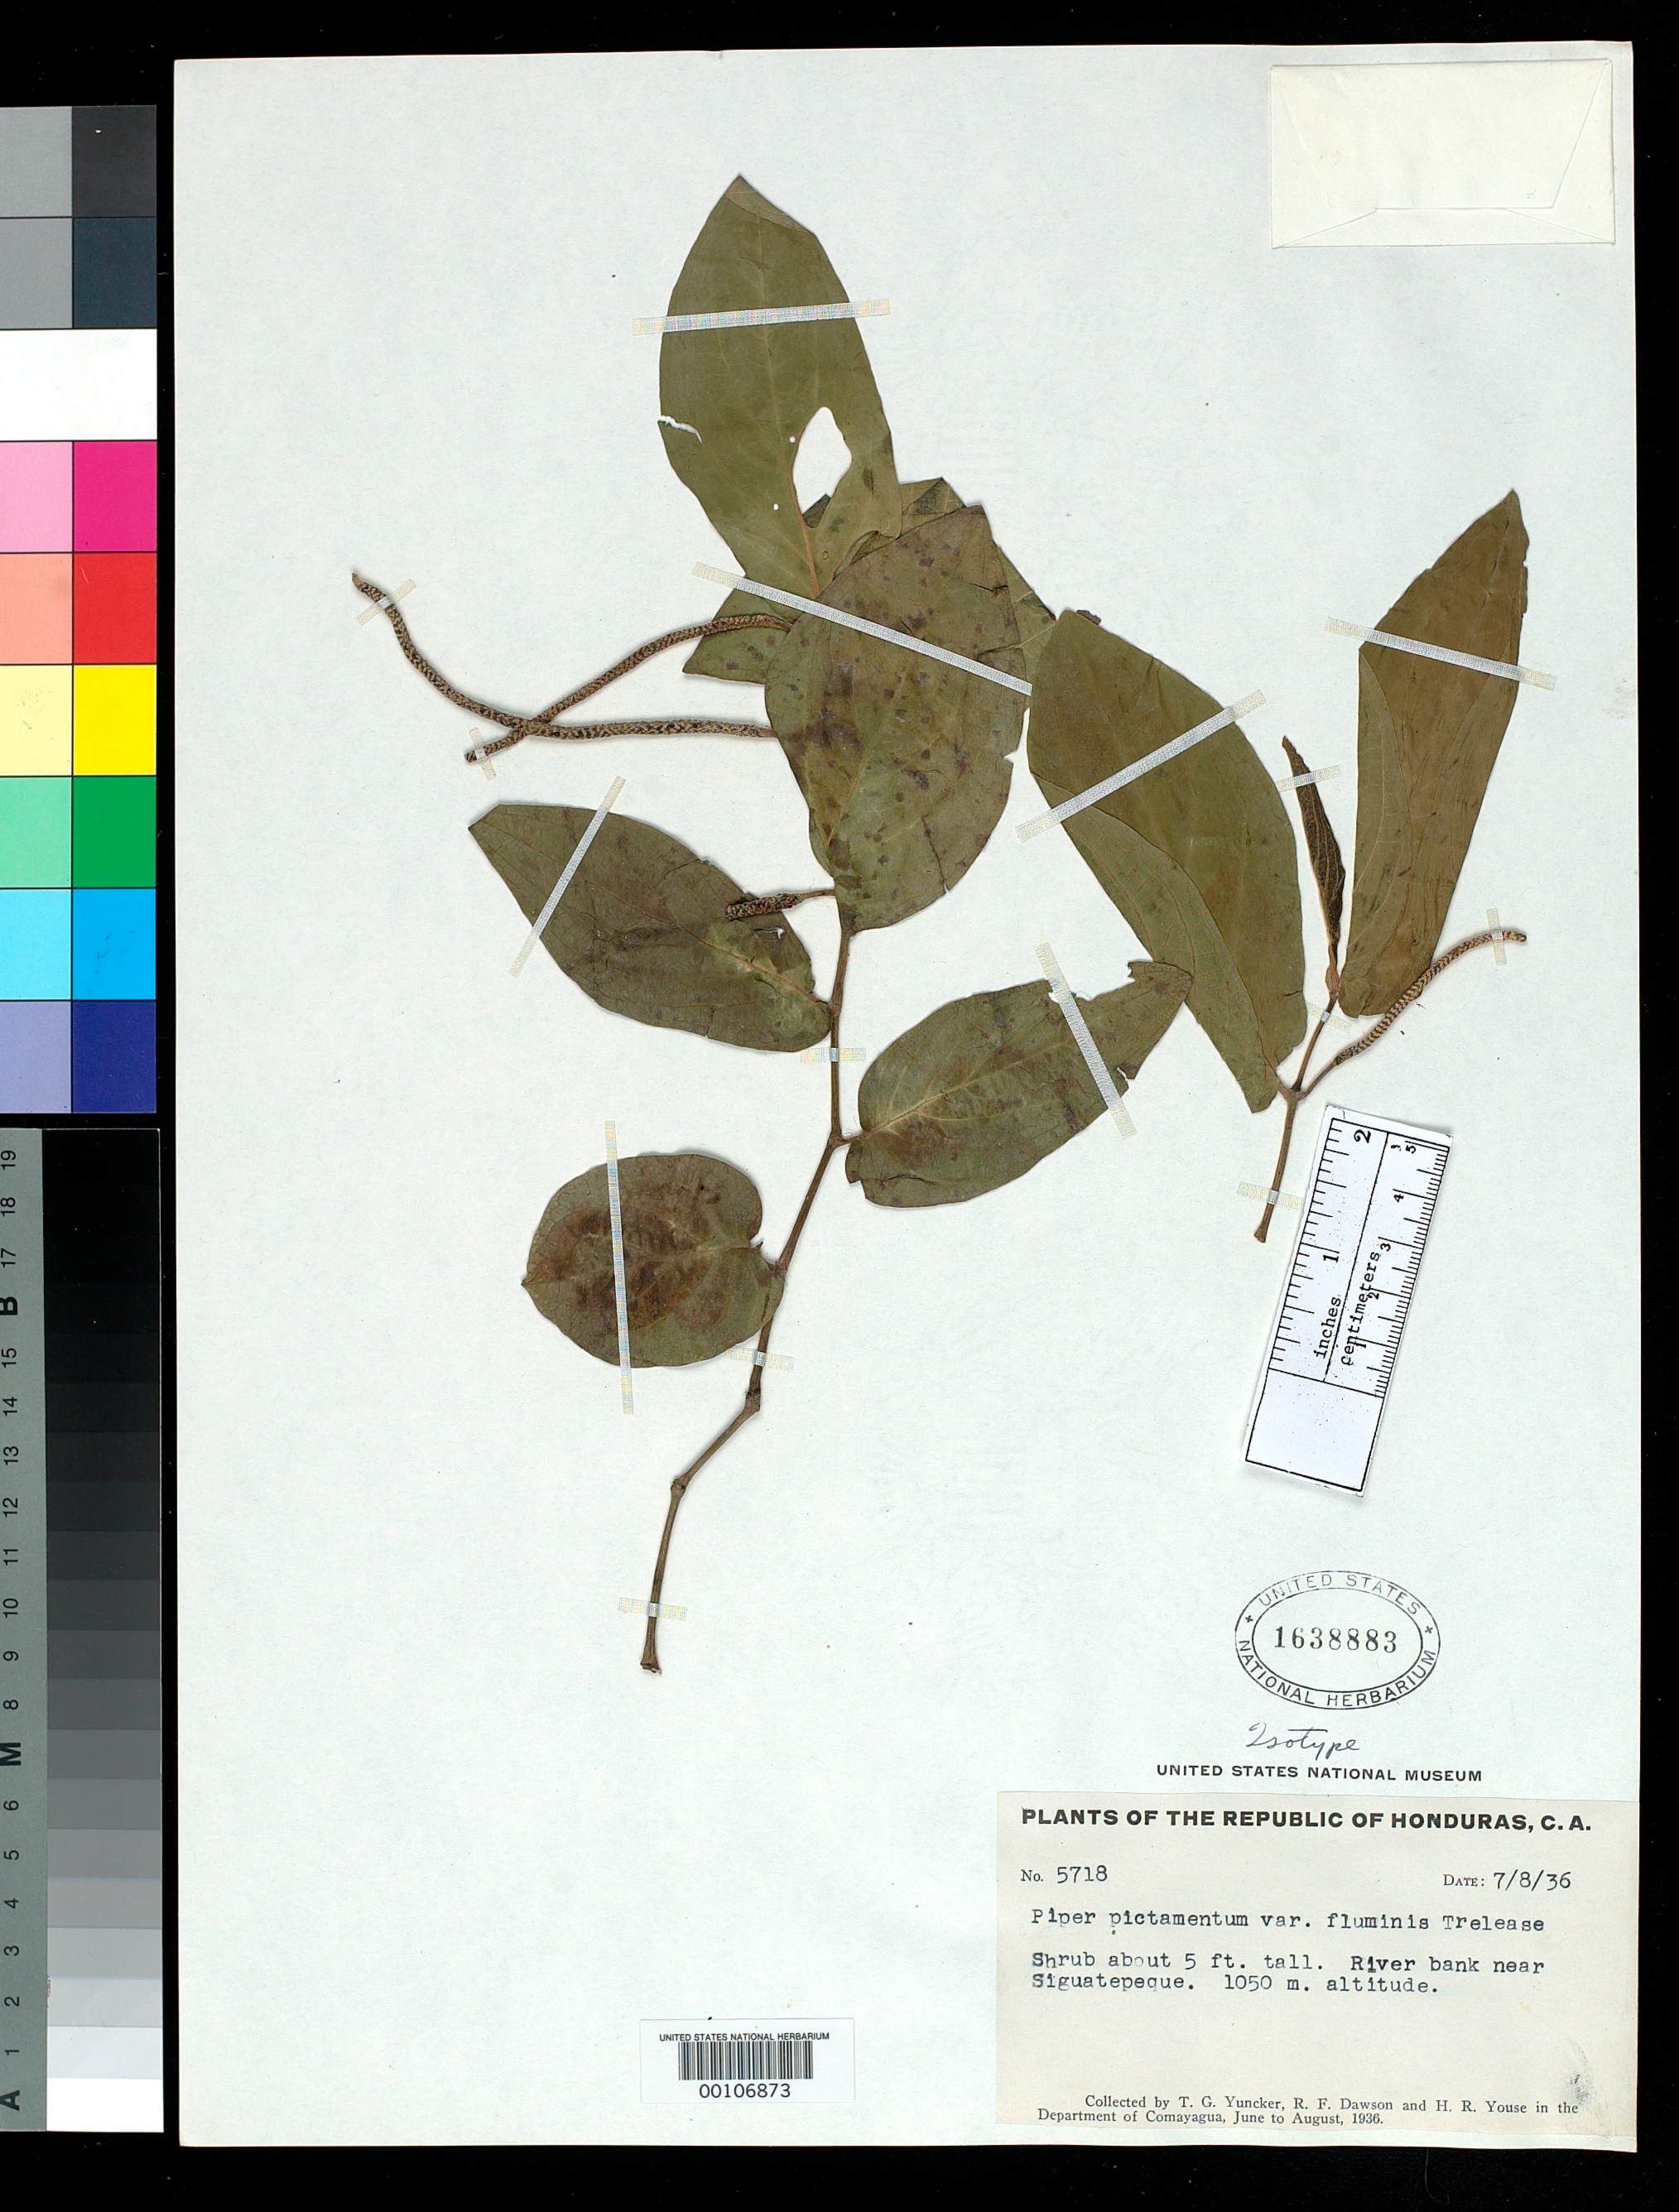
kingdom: Plantae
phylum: Tracheophyta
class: Magnoliopsida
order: Piperales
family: Piperaceae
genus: Piper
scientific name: Piper pictamentum var. fluminis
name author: Trel. in Yunck.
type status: Isotype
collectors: T. G. Yuncker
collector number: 5718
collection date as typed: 08 Jul 1936 or 07 Aug 1936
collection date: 1936-07-08 or 1936-08-07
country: Honduras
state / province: Comayagua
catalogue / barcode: US 1638883